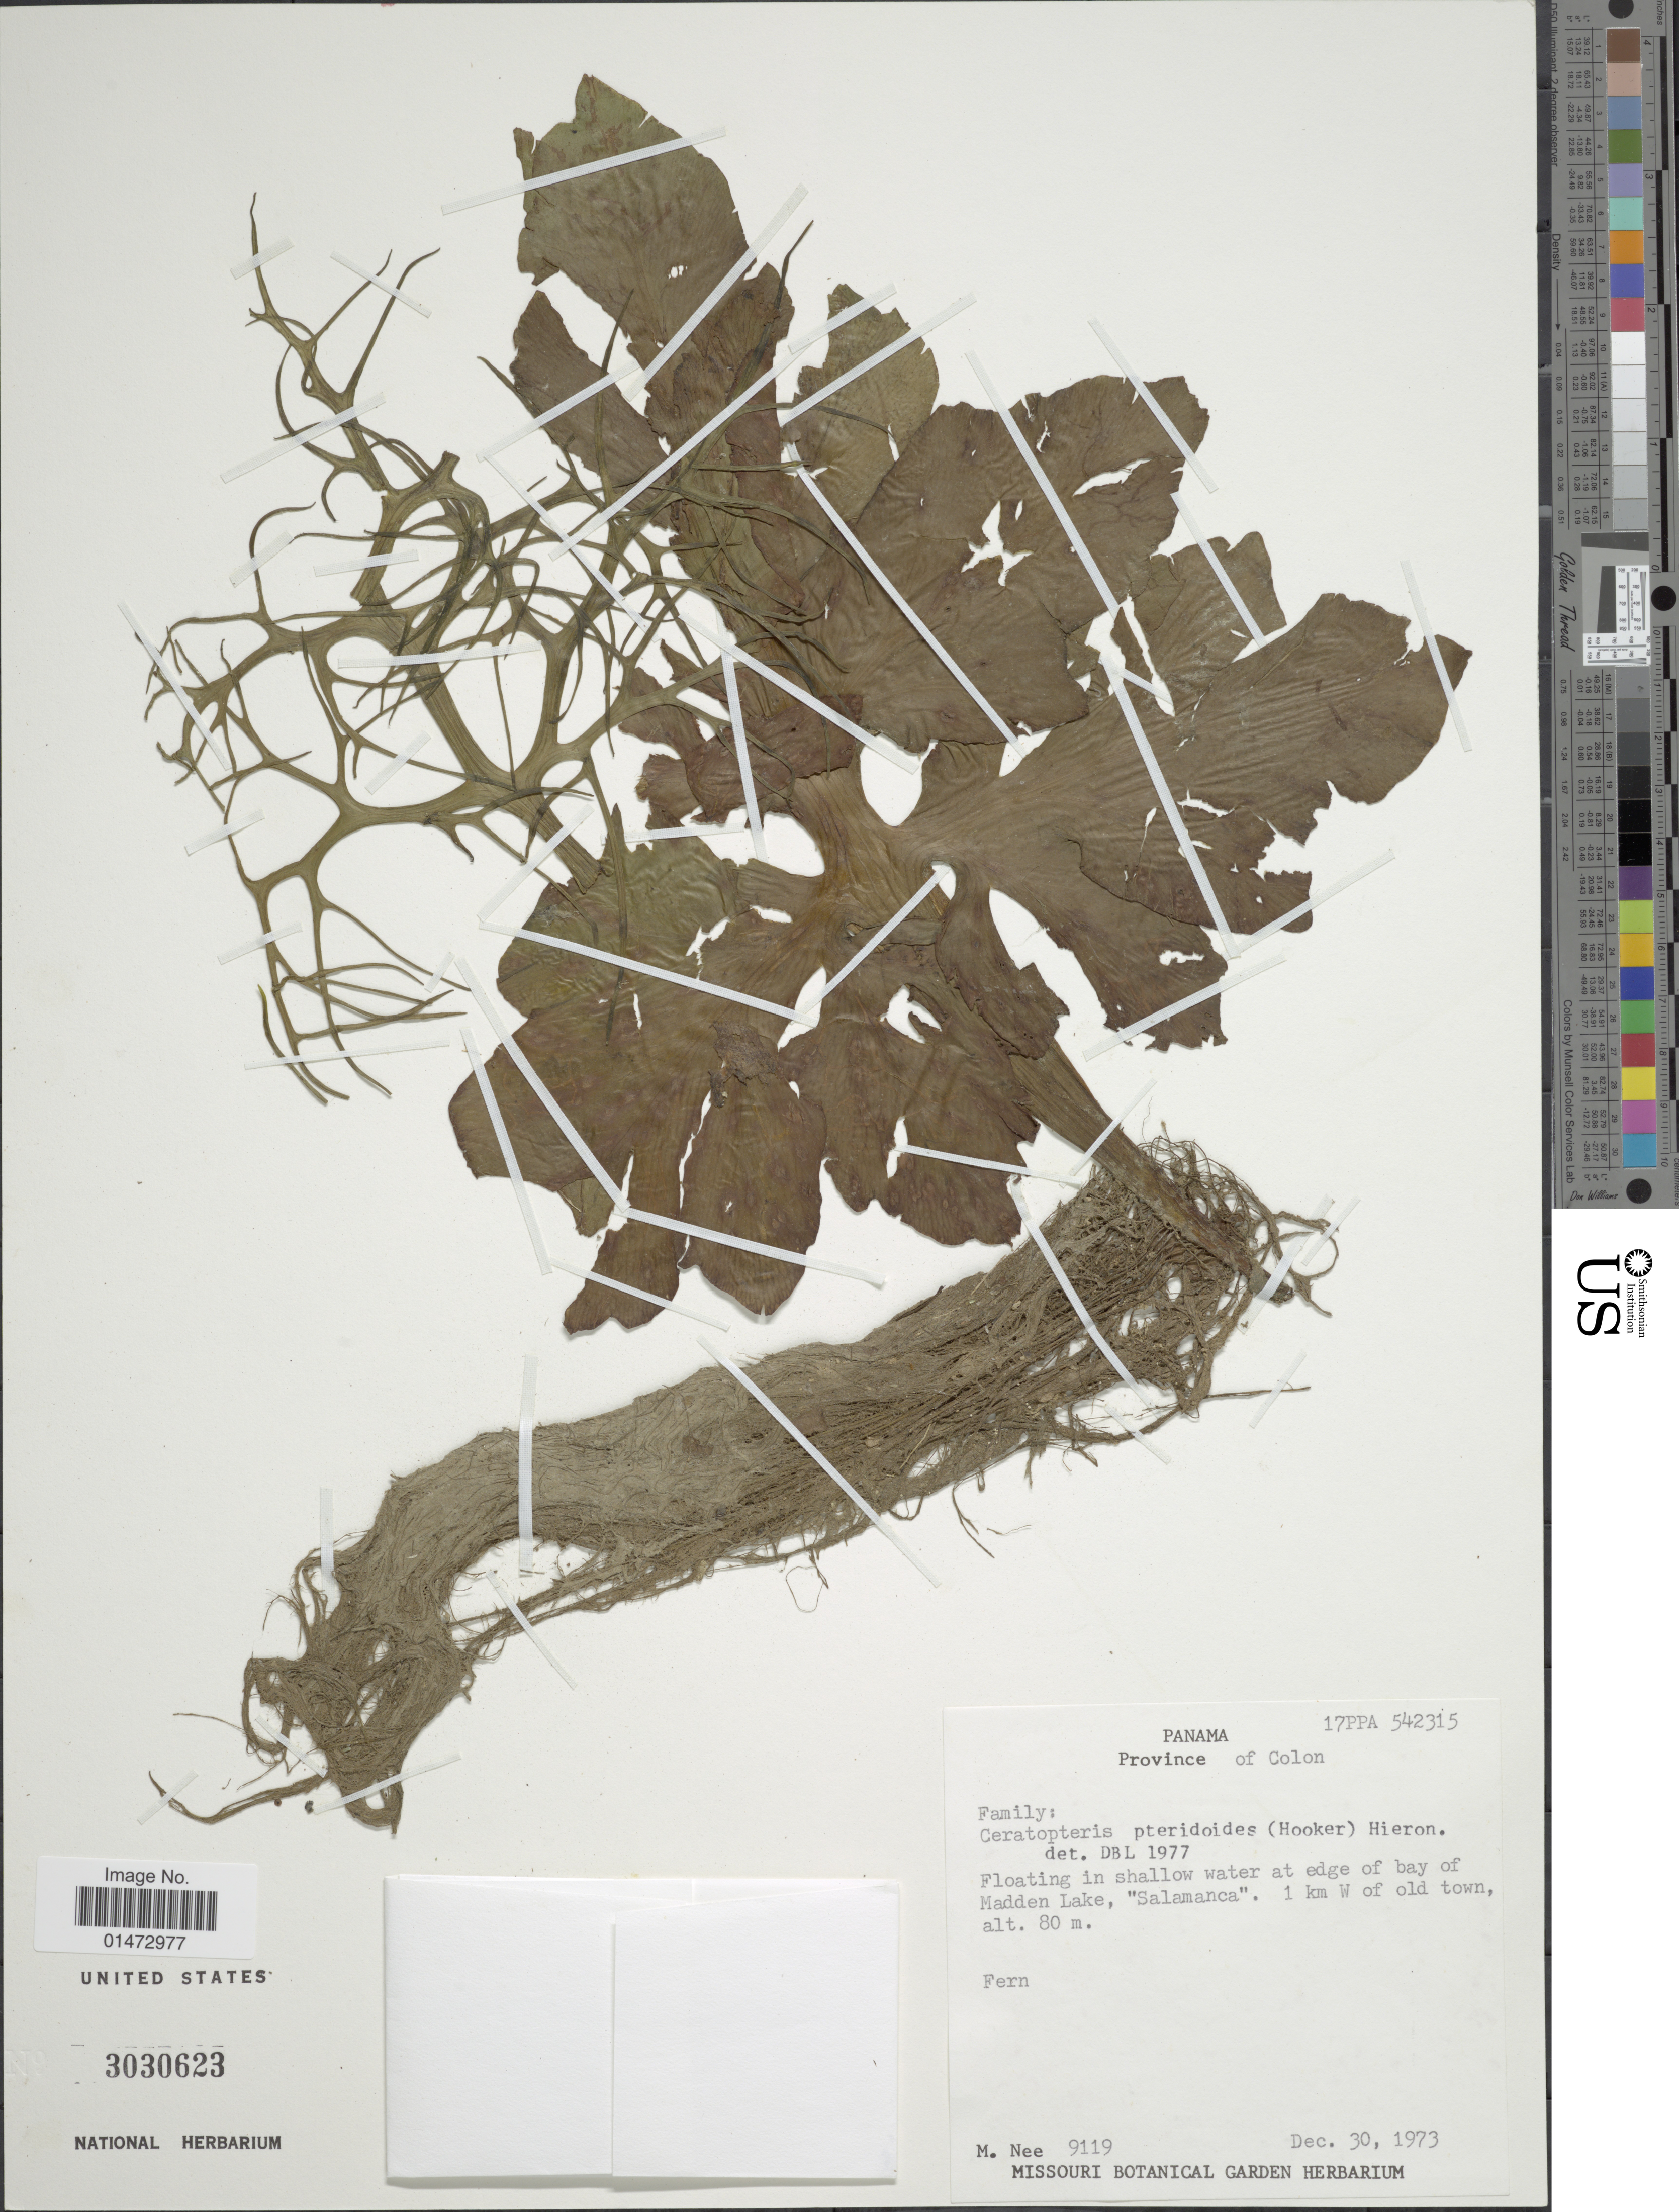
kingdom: Plantae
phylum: Tracheophyta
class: Polypodiopsida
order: Polypodiales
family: Pteridaceae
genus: Ceratopteris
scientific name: Ceratopteris pteridioides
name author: (Hook.) Hieron.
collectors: M. Nee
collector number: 9119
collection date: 1973-12-30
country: Panama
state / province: Colón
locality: Floating in shallow water at edge ofbay of Madden Lake, "Salamanca". 1 km W of old town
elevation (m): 80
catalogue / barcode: US 3030623